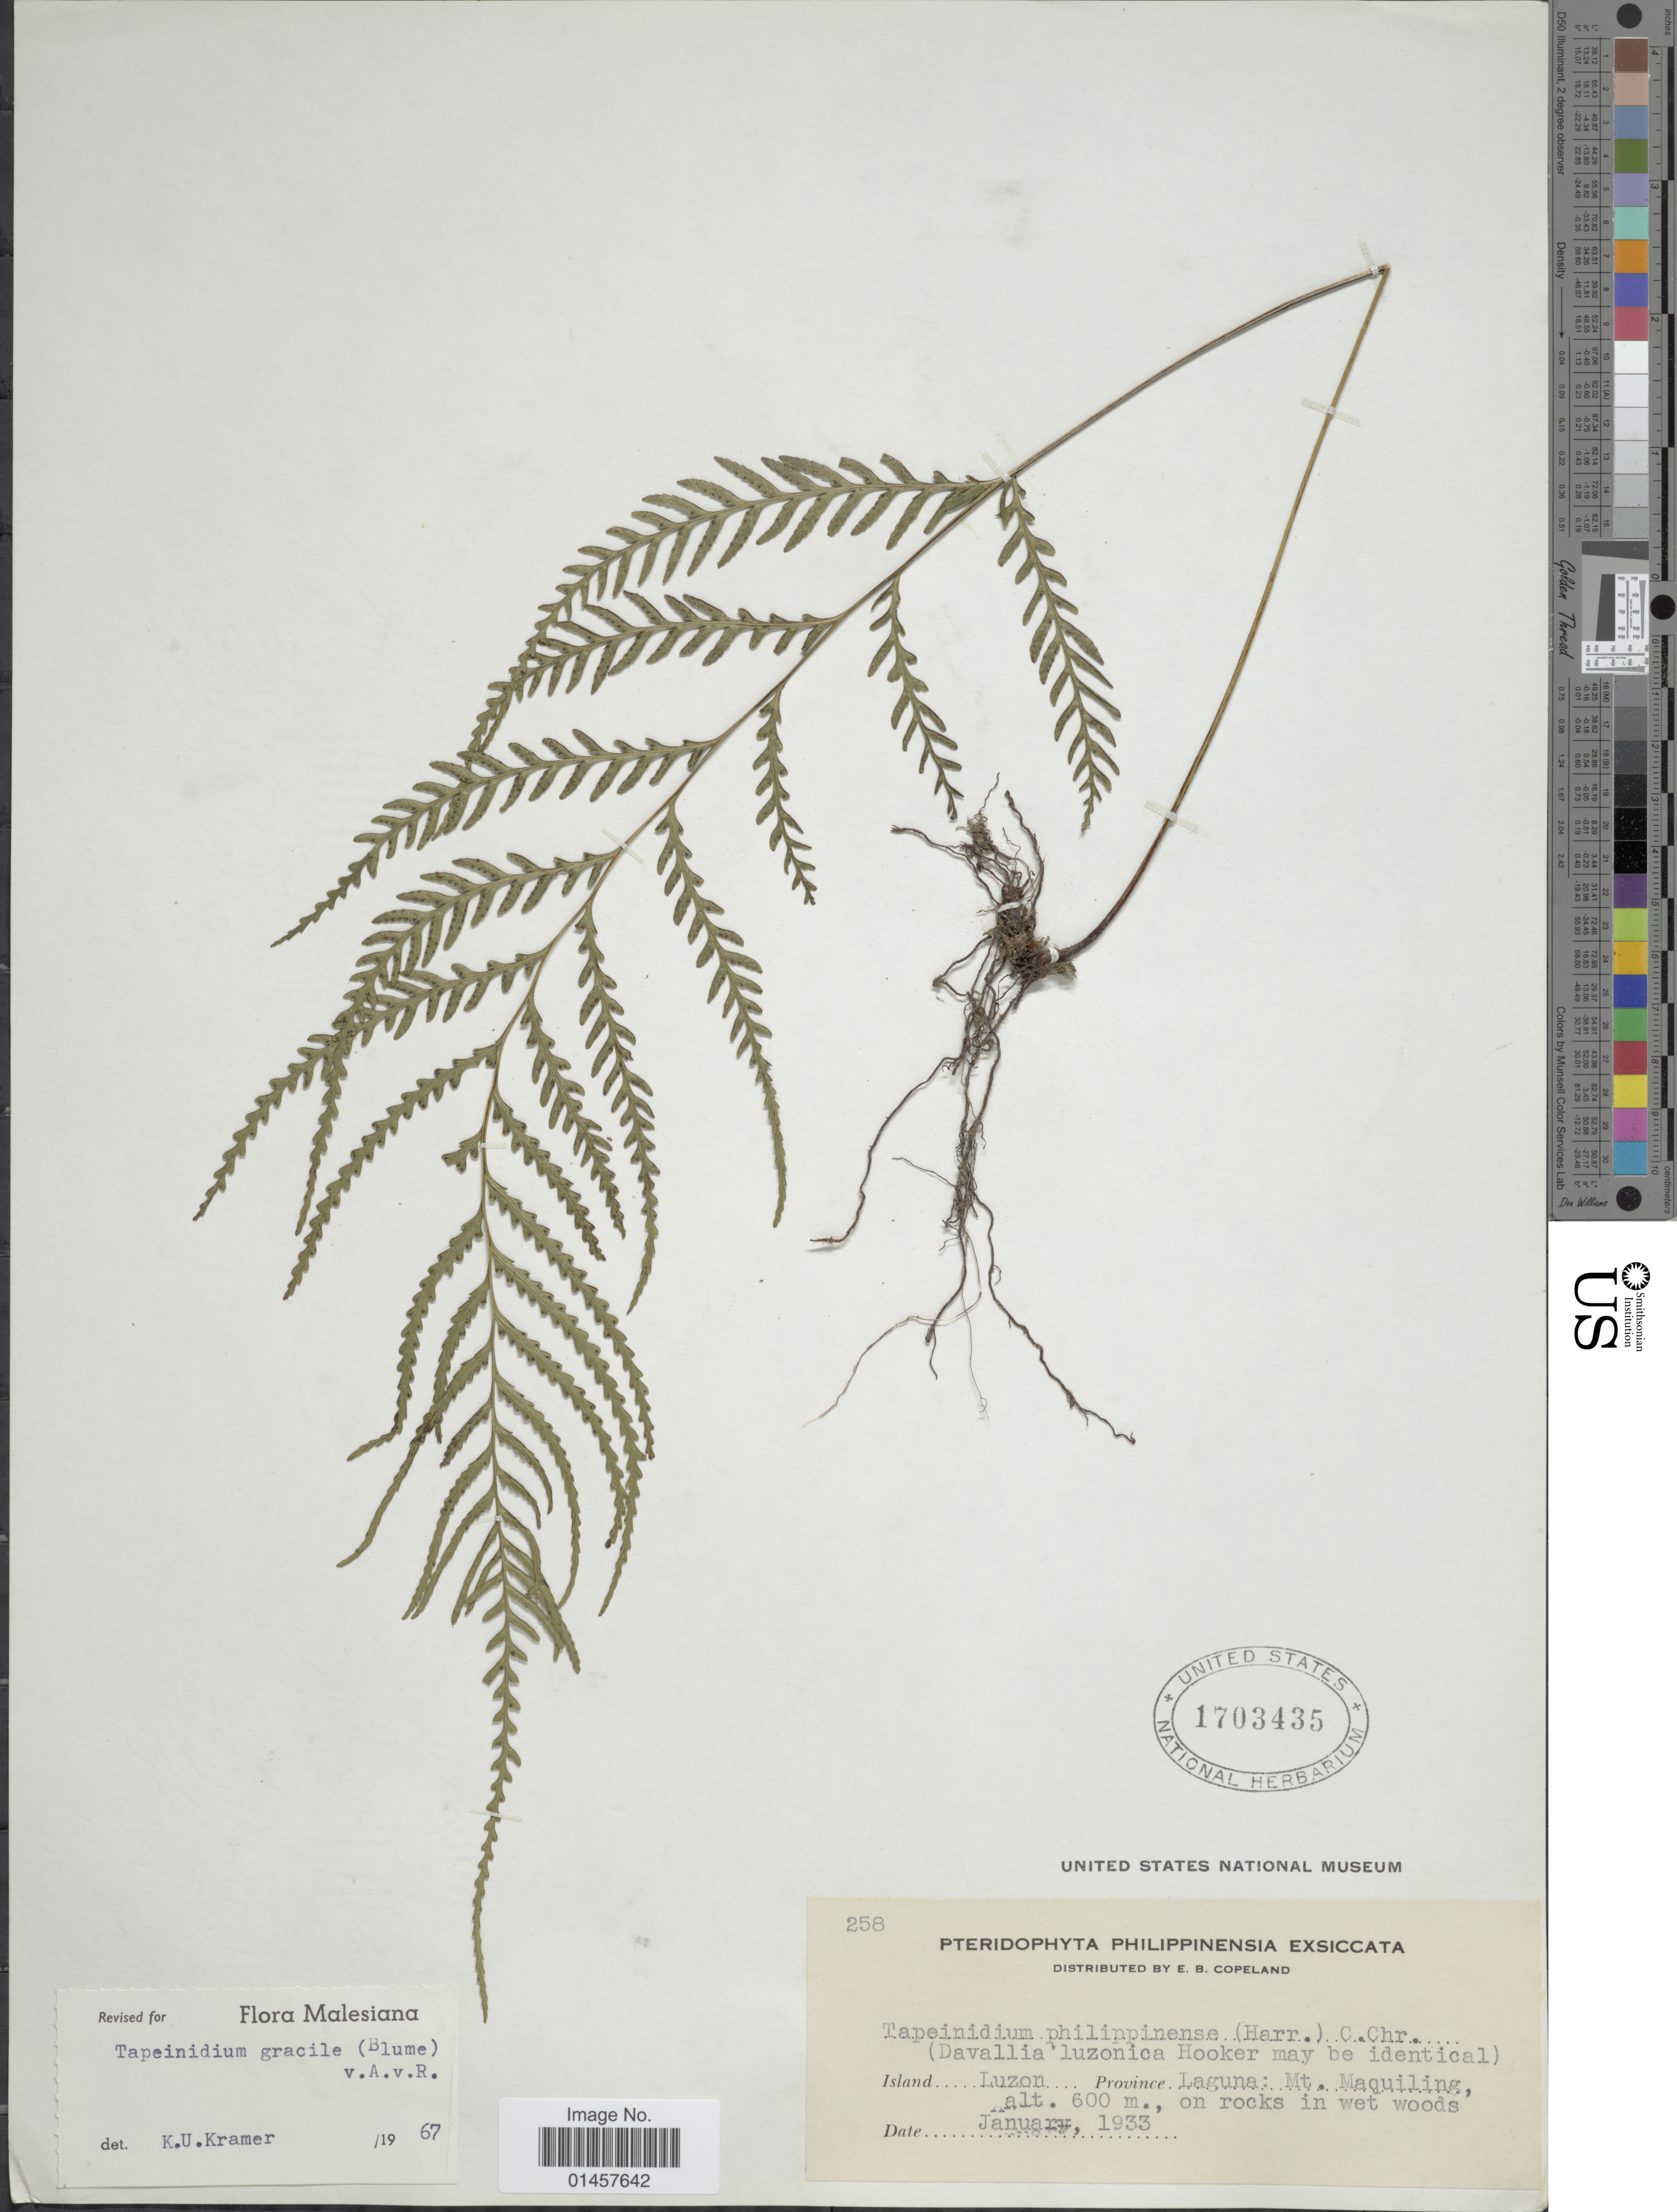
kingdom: Plantae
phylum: Tracheophyta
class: Polypodiopsida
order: Polypodiales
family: Lindsaeaceae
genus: Tapeinidium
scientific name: Tapeinidium gracile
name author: (Blume) Alderw.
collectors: E. B. Copeland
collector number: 258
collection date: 1933-01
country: Philippines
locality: Island Luzon, Province Laguna: Mt. Maquiling, on rocks in wet woods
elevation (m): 600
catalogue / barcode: US 1703435